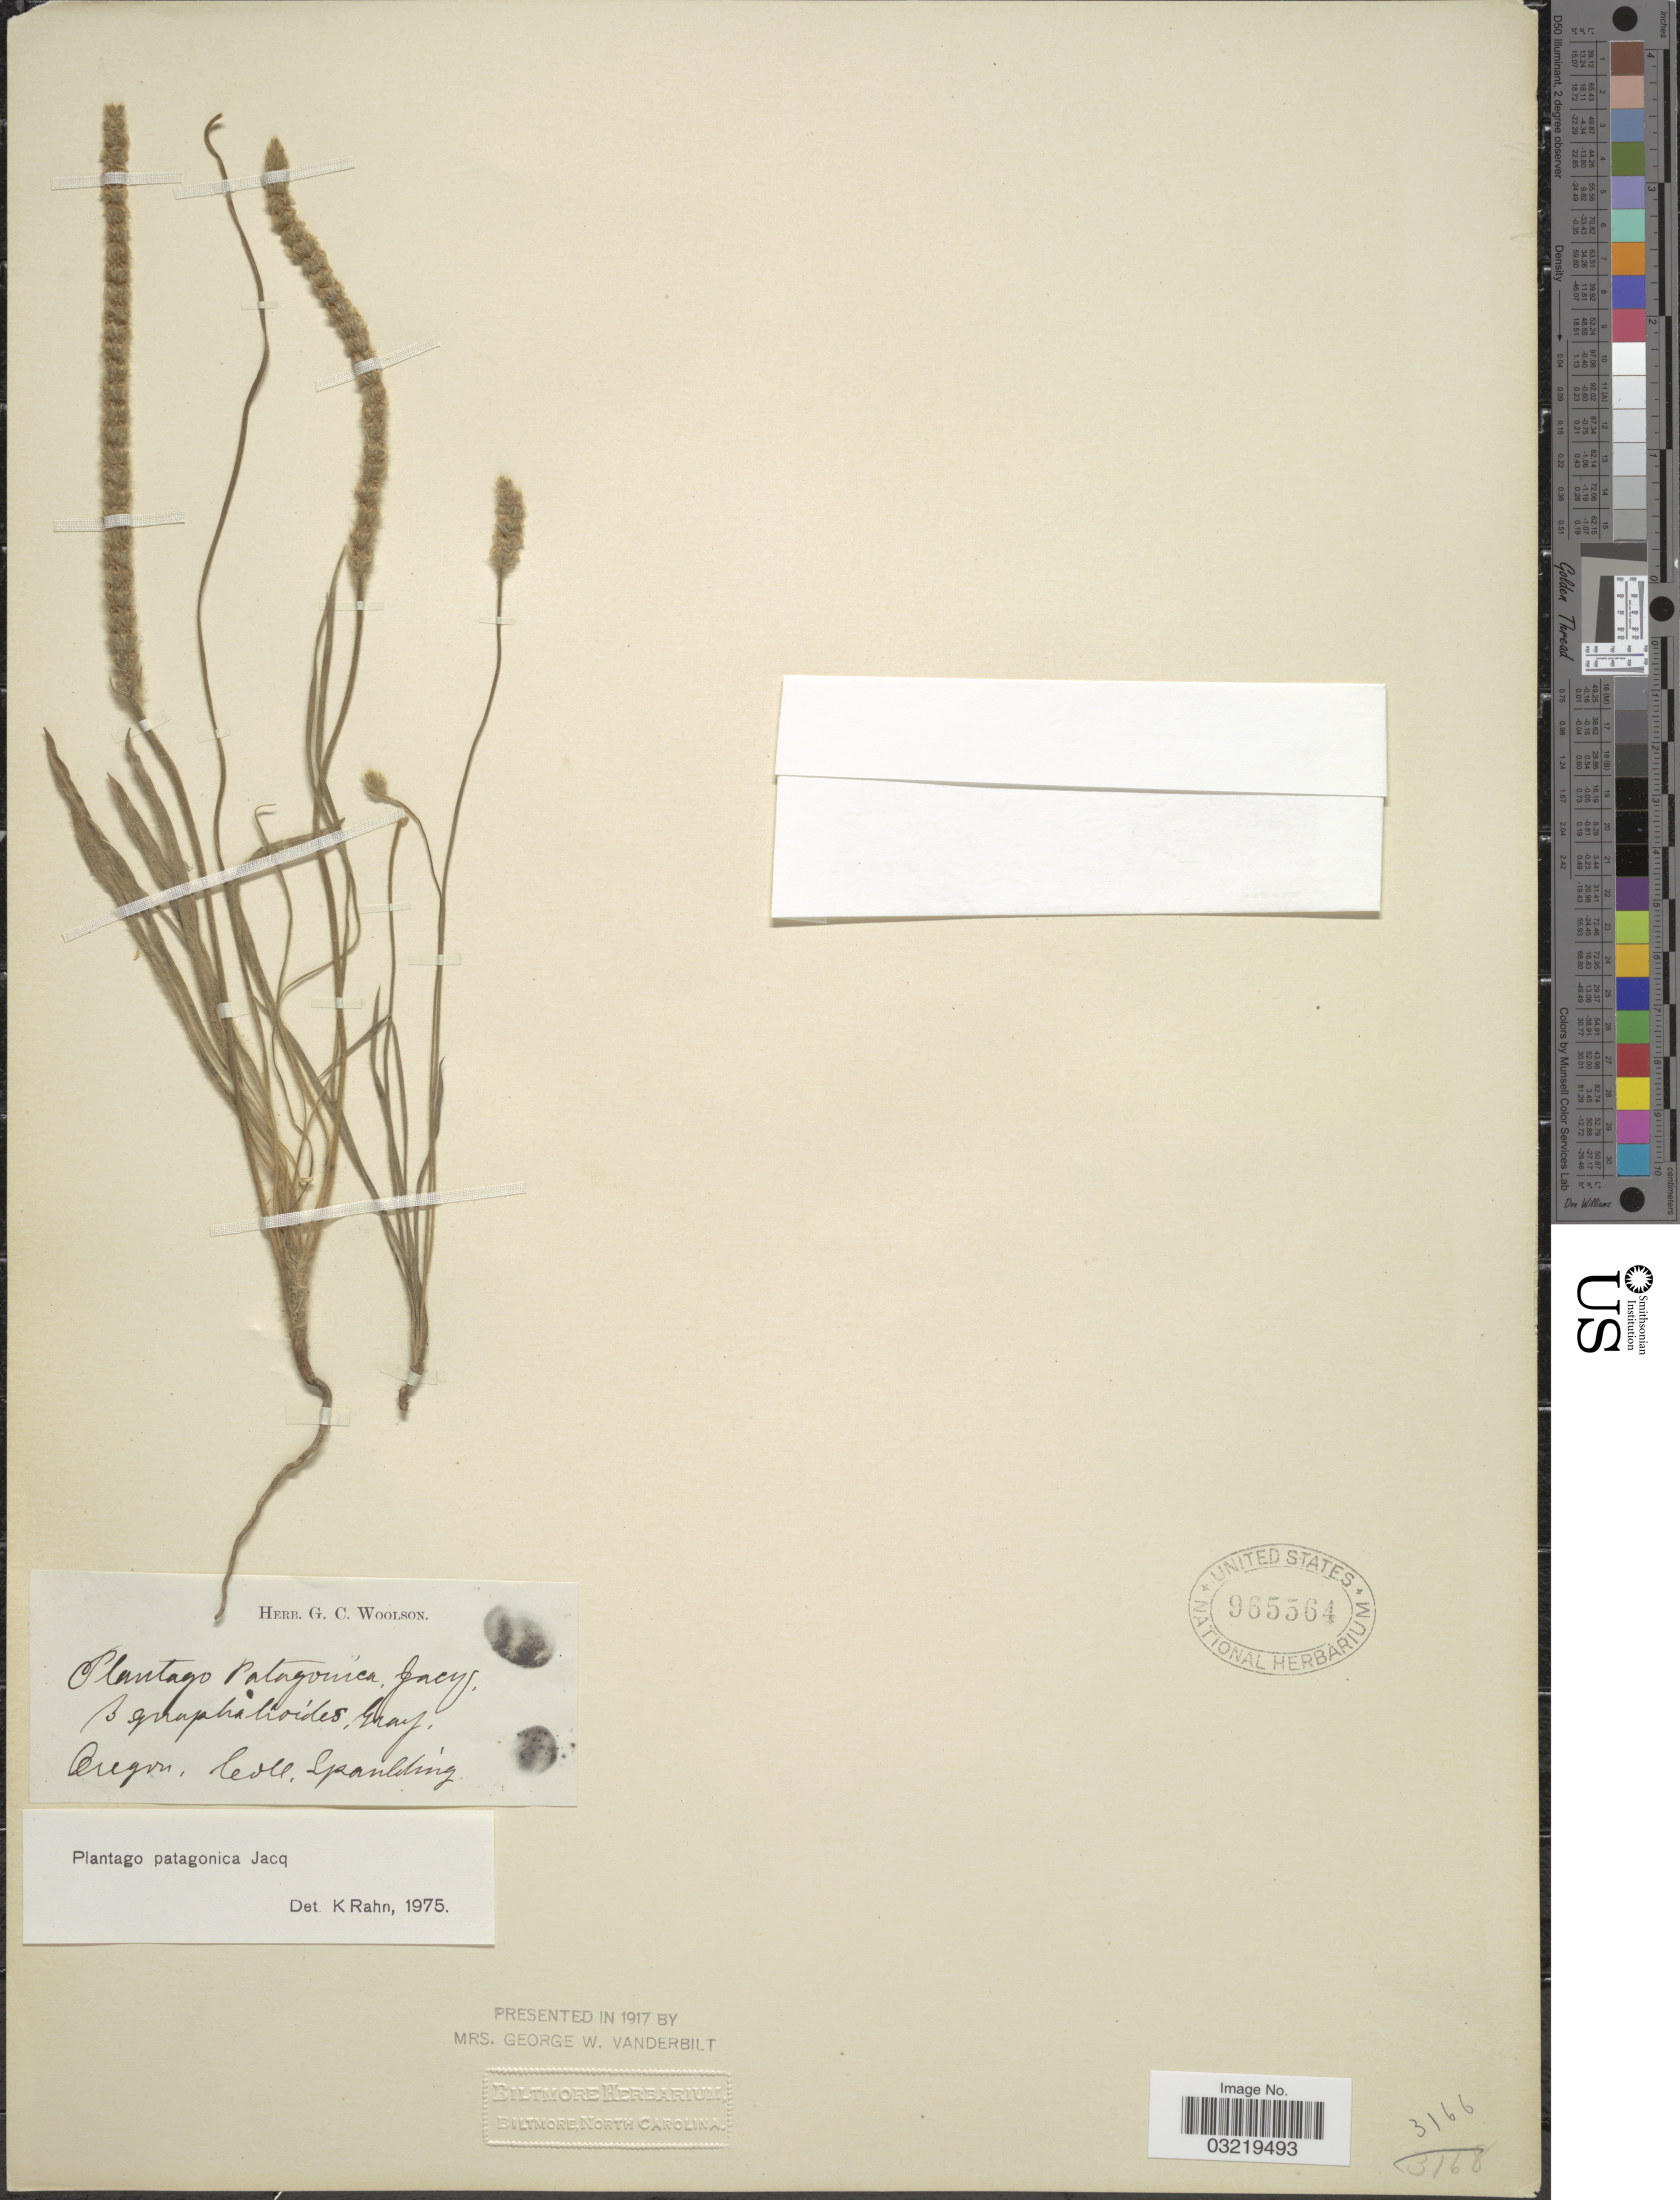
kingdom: Plantae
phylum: Tracheophyta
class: Magnoliopsida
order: Lamiales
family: Plantaginaceae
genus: Plantago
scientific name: Plantago patagonica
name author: Jacq.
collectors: Spaulding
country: United States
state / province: Oregon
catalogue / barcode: US 965564